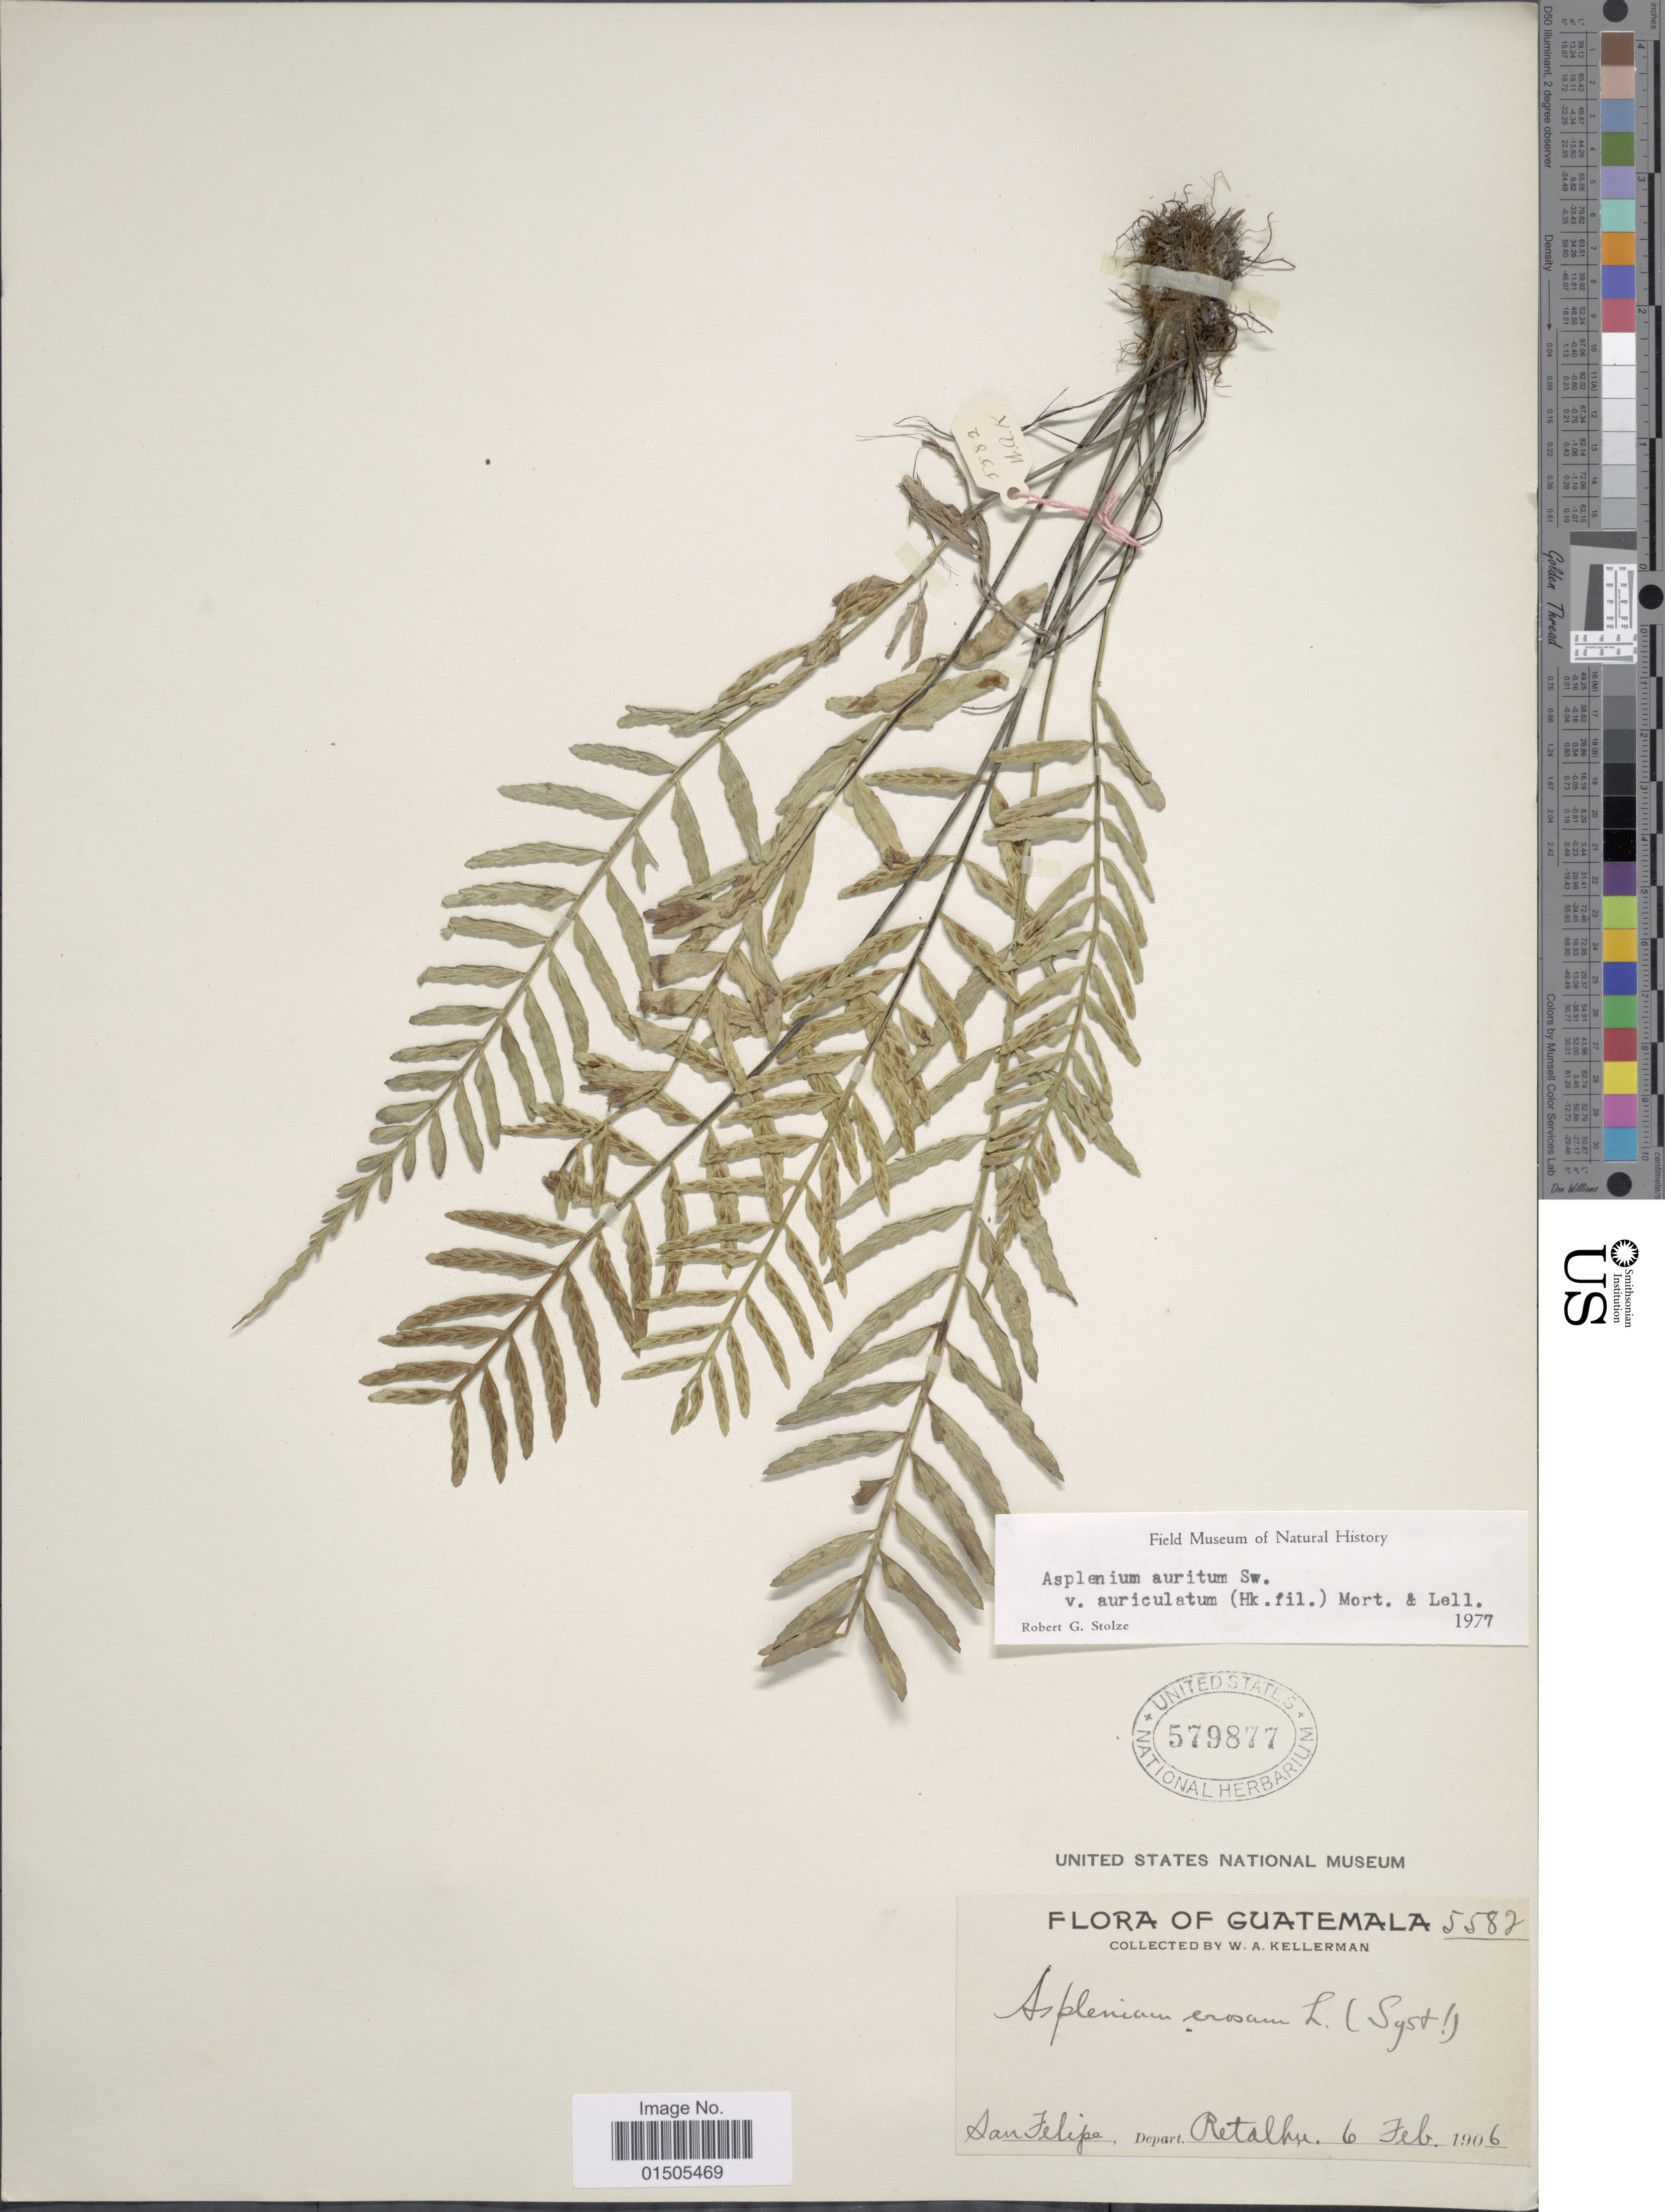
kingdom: Plantae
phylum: Tracheophyta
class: Polypodiopsida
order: Polypodiales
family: Aspleniaceae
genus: Asplenium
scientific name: Asplenium auritum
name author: Sw.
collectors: W. Kellerman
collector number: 5582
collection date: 1906-02-06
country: Guatemala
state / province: Retalhuleu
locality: San Felipe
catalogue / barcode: US 579877